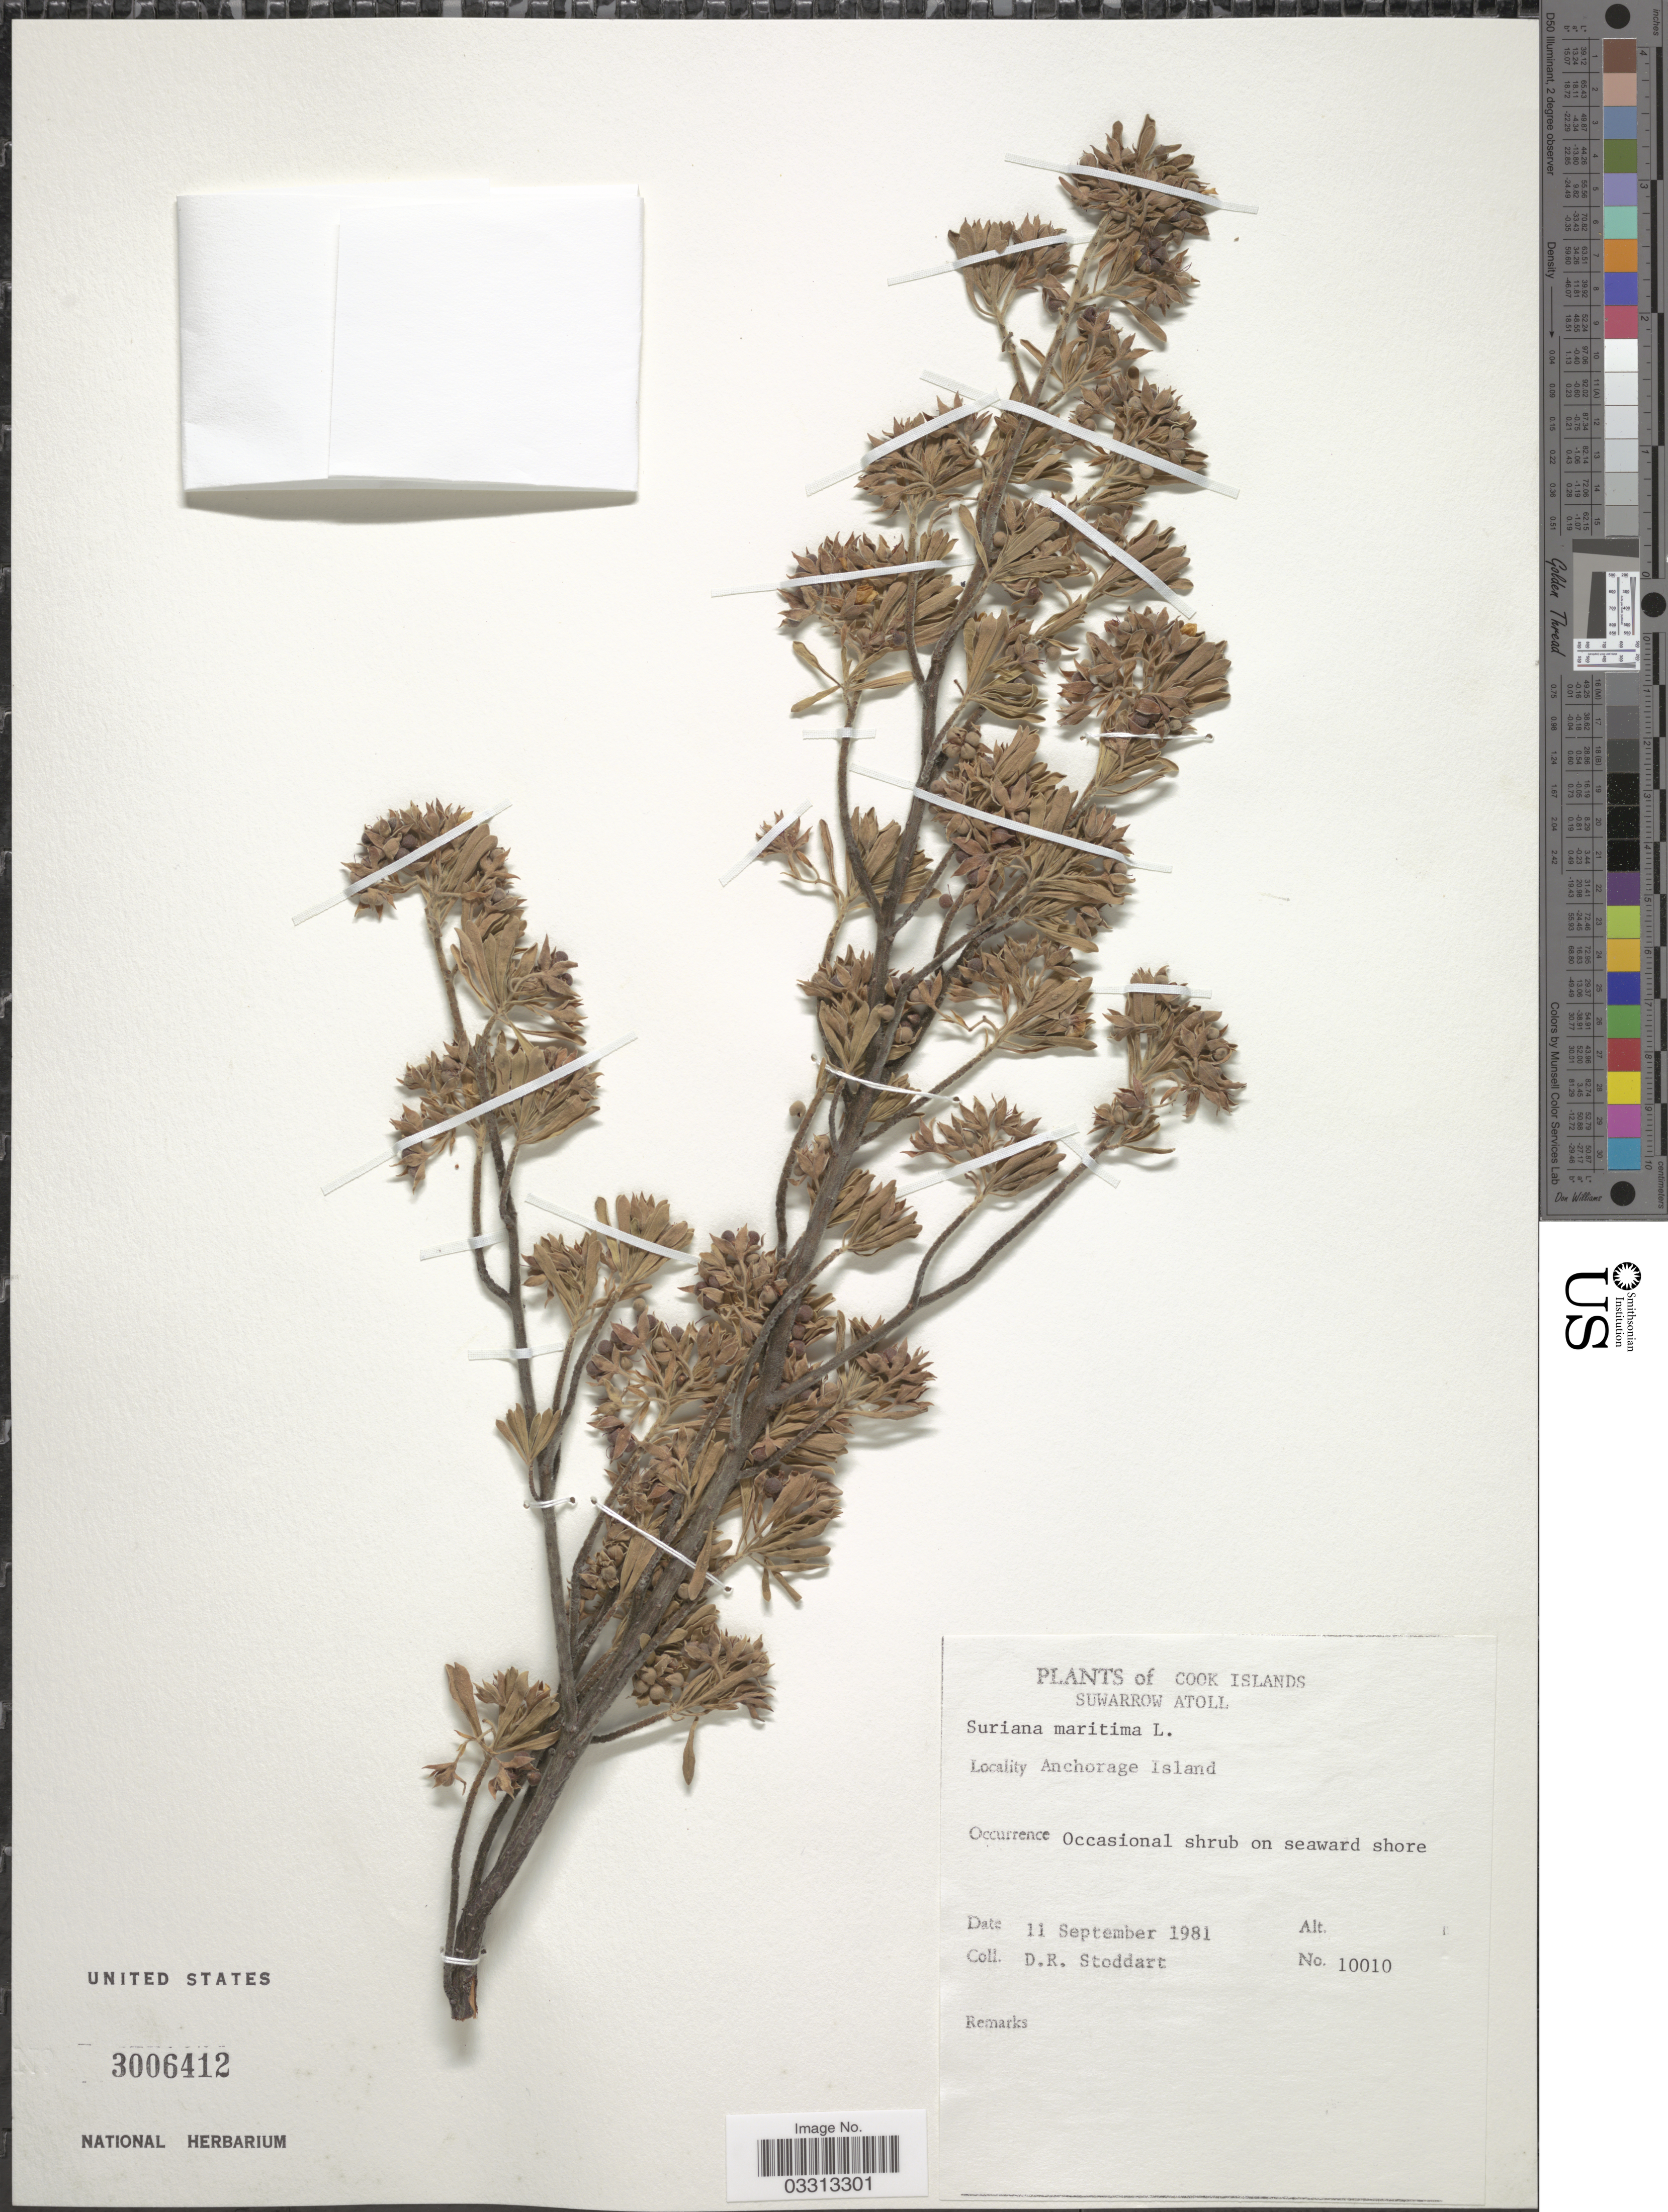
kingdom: Plantae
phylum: Tracheophyta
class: Magnoliopsida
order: Fabales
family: Surianaceae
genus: Suriana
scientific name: Suriana maritima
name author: L.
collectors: D. R. Stoddart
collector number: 10010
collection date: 1981-09-11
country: Cook Islands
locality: Suwarrow Atoll. Anchorage Island.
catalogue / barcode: US 3006412